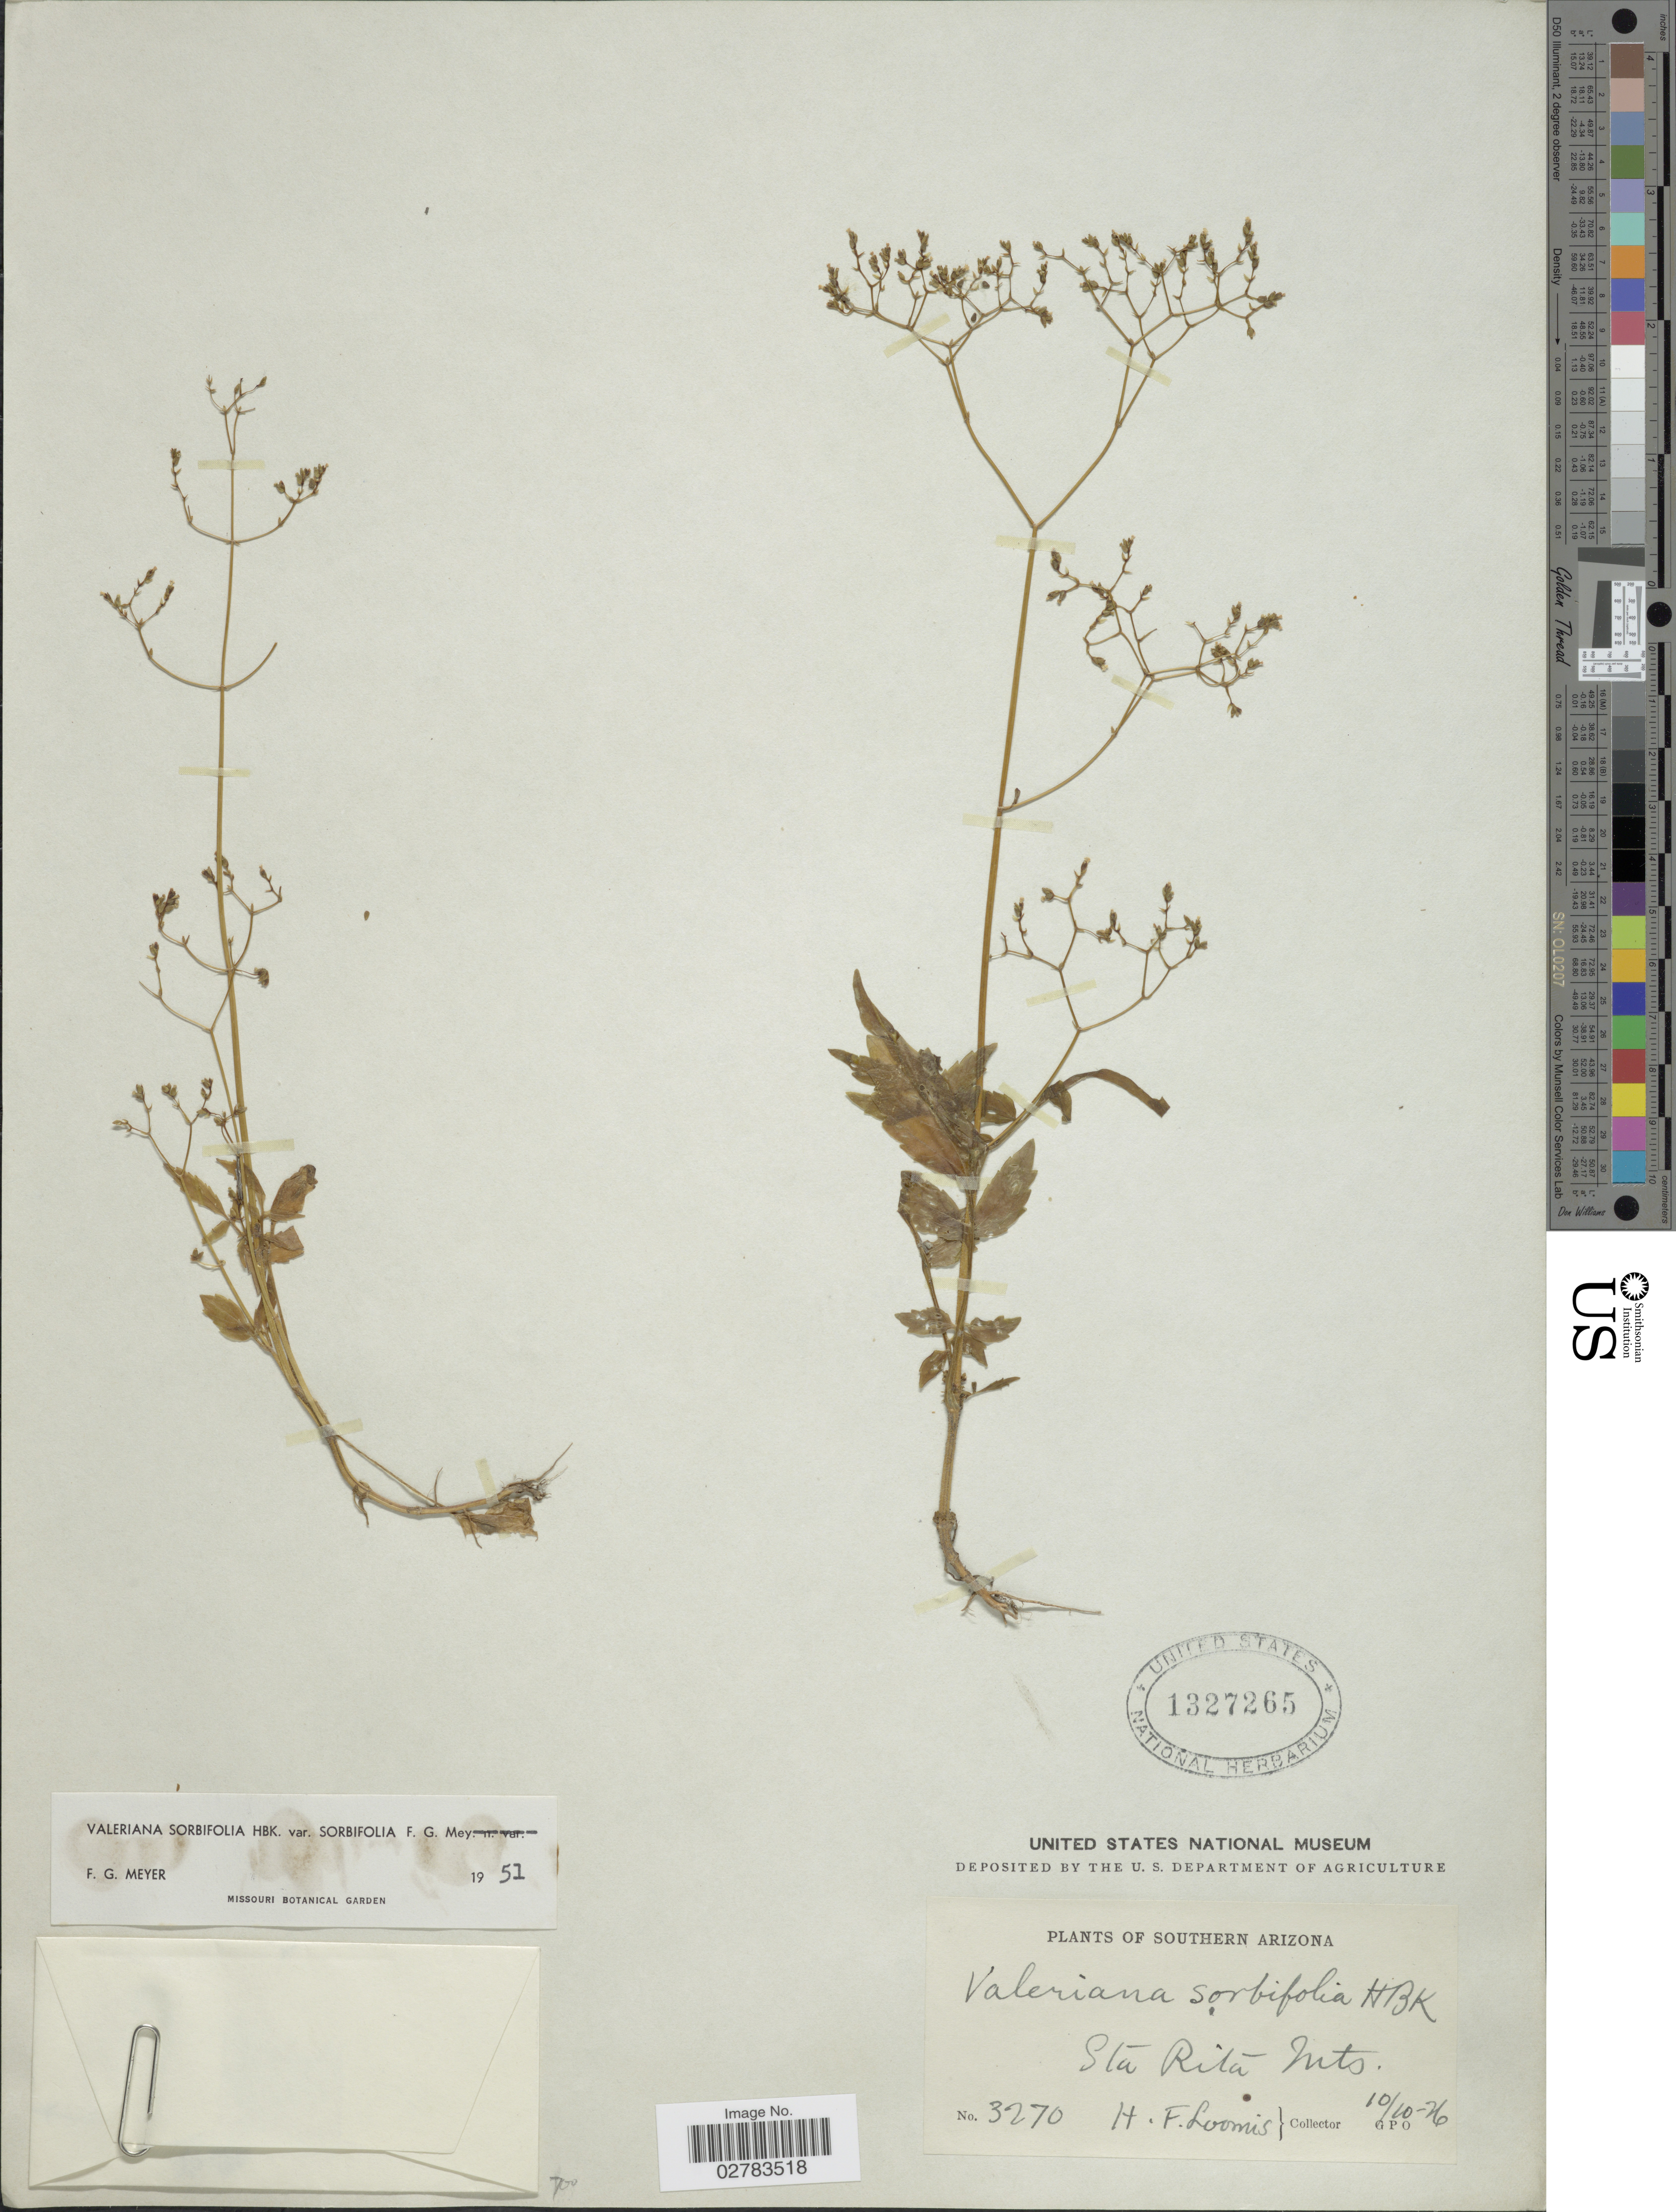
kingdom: Plantae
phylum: Tracheophyta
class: Magnoliopsida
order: Dipsacales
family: Caprifoliaceae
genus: Valeriana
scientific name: Valeriana sorbifolia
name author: Kunth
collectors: H. F. Loomis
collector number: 3270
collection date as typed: Transcribed d/m/y: 10/10/26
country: United States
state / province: Arizona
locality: Southern Arizona, Sta Rita Mts.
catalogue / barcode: US 1327265